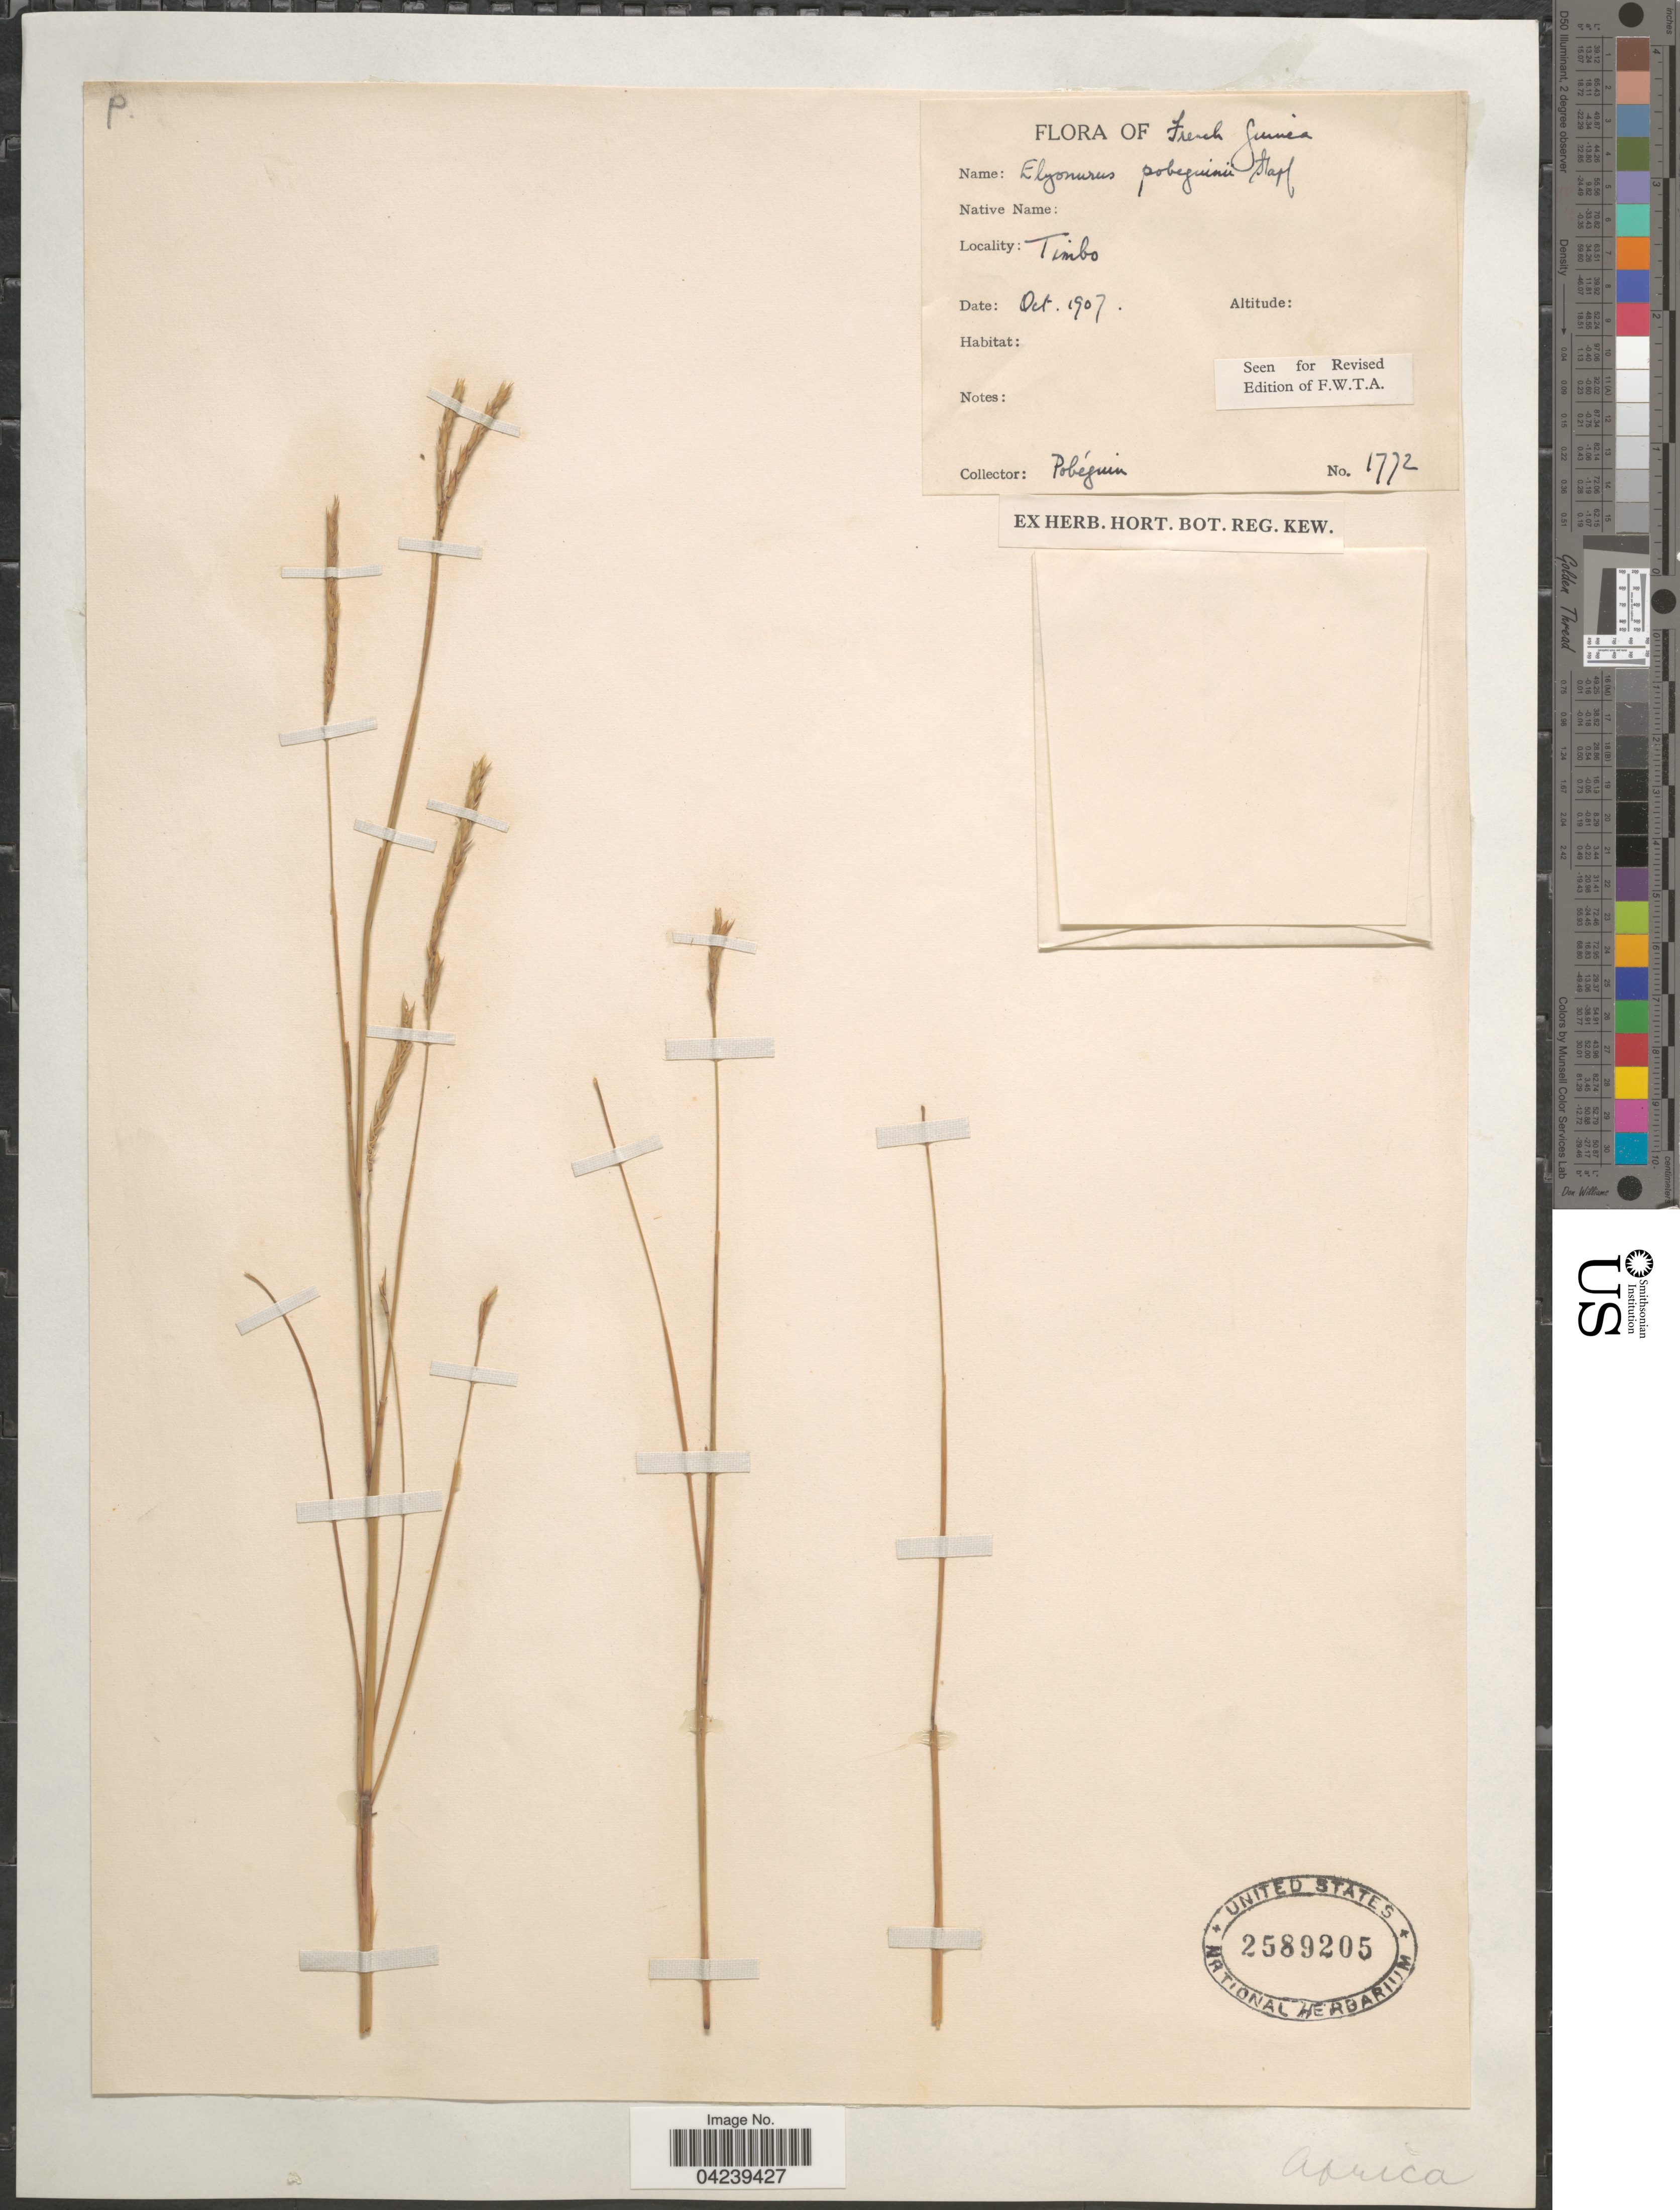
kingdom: Plantae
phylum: Tracheophyta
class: Liliopsida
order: Poales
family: Poaceae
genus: Elionurus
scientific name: Elionurus ciliaris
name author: Kunth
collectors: M. Pobéguin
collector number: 1772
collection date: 1907-10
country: French Guiana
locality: Timbo.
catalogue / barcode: US 2589205